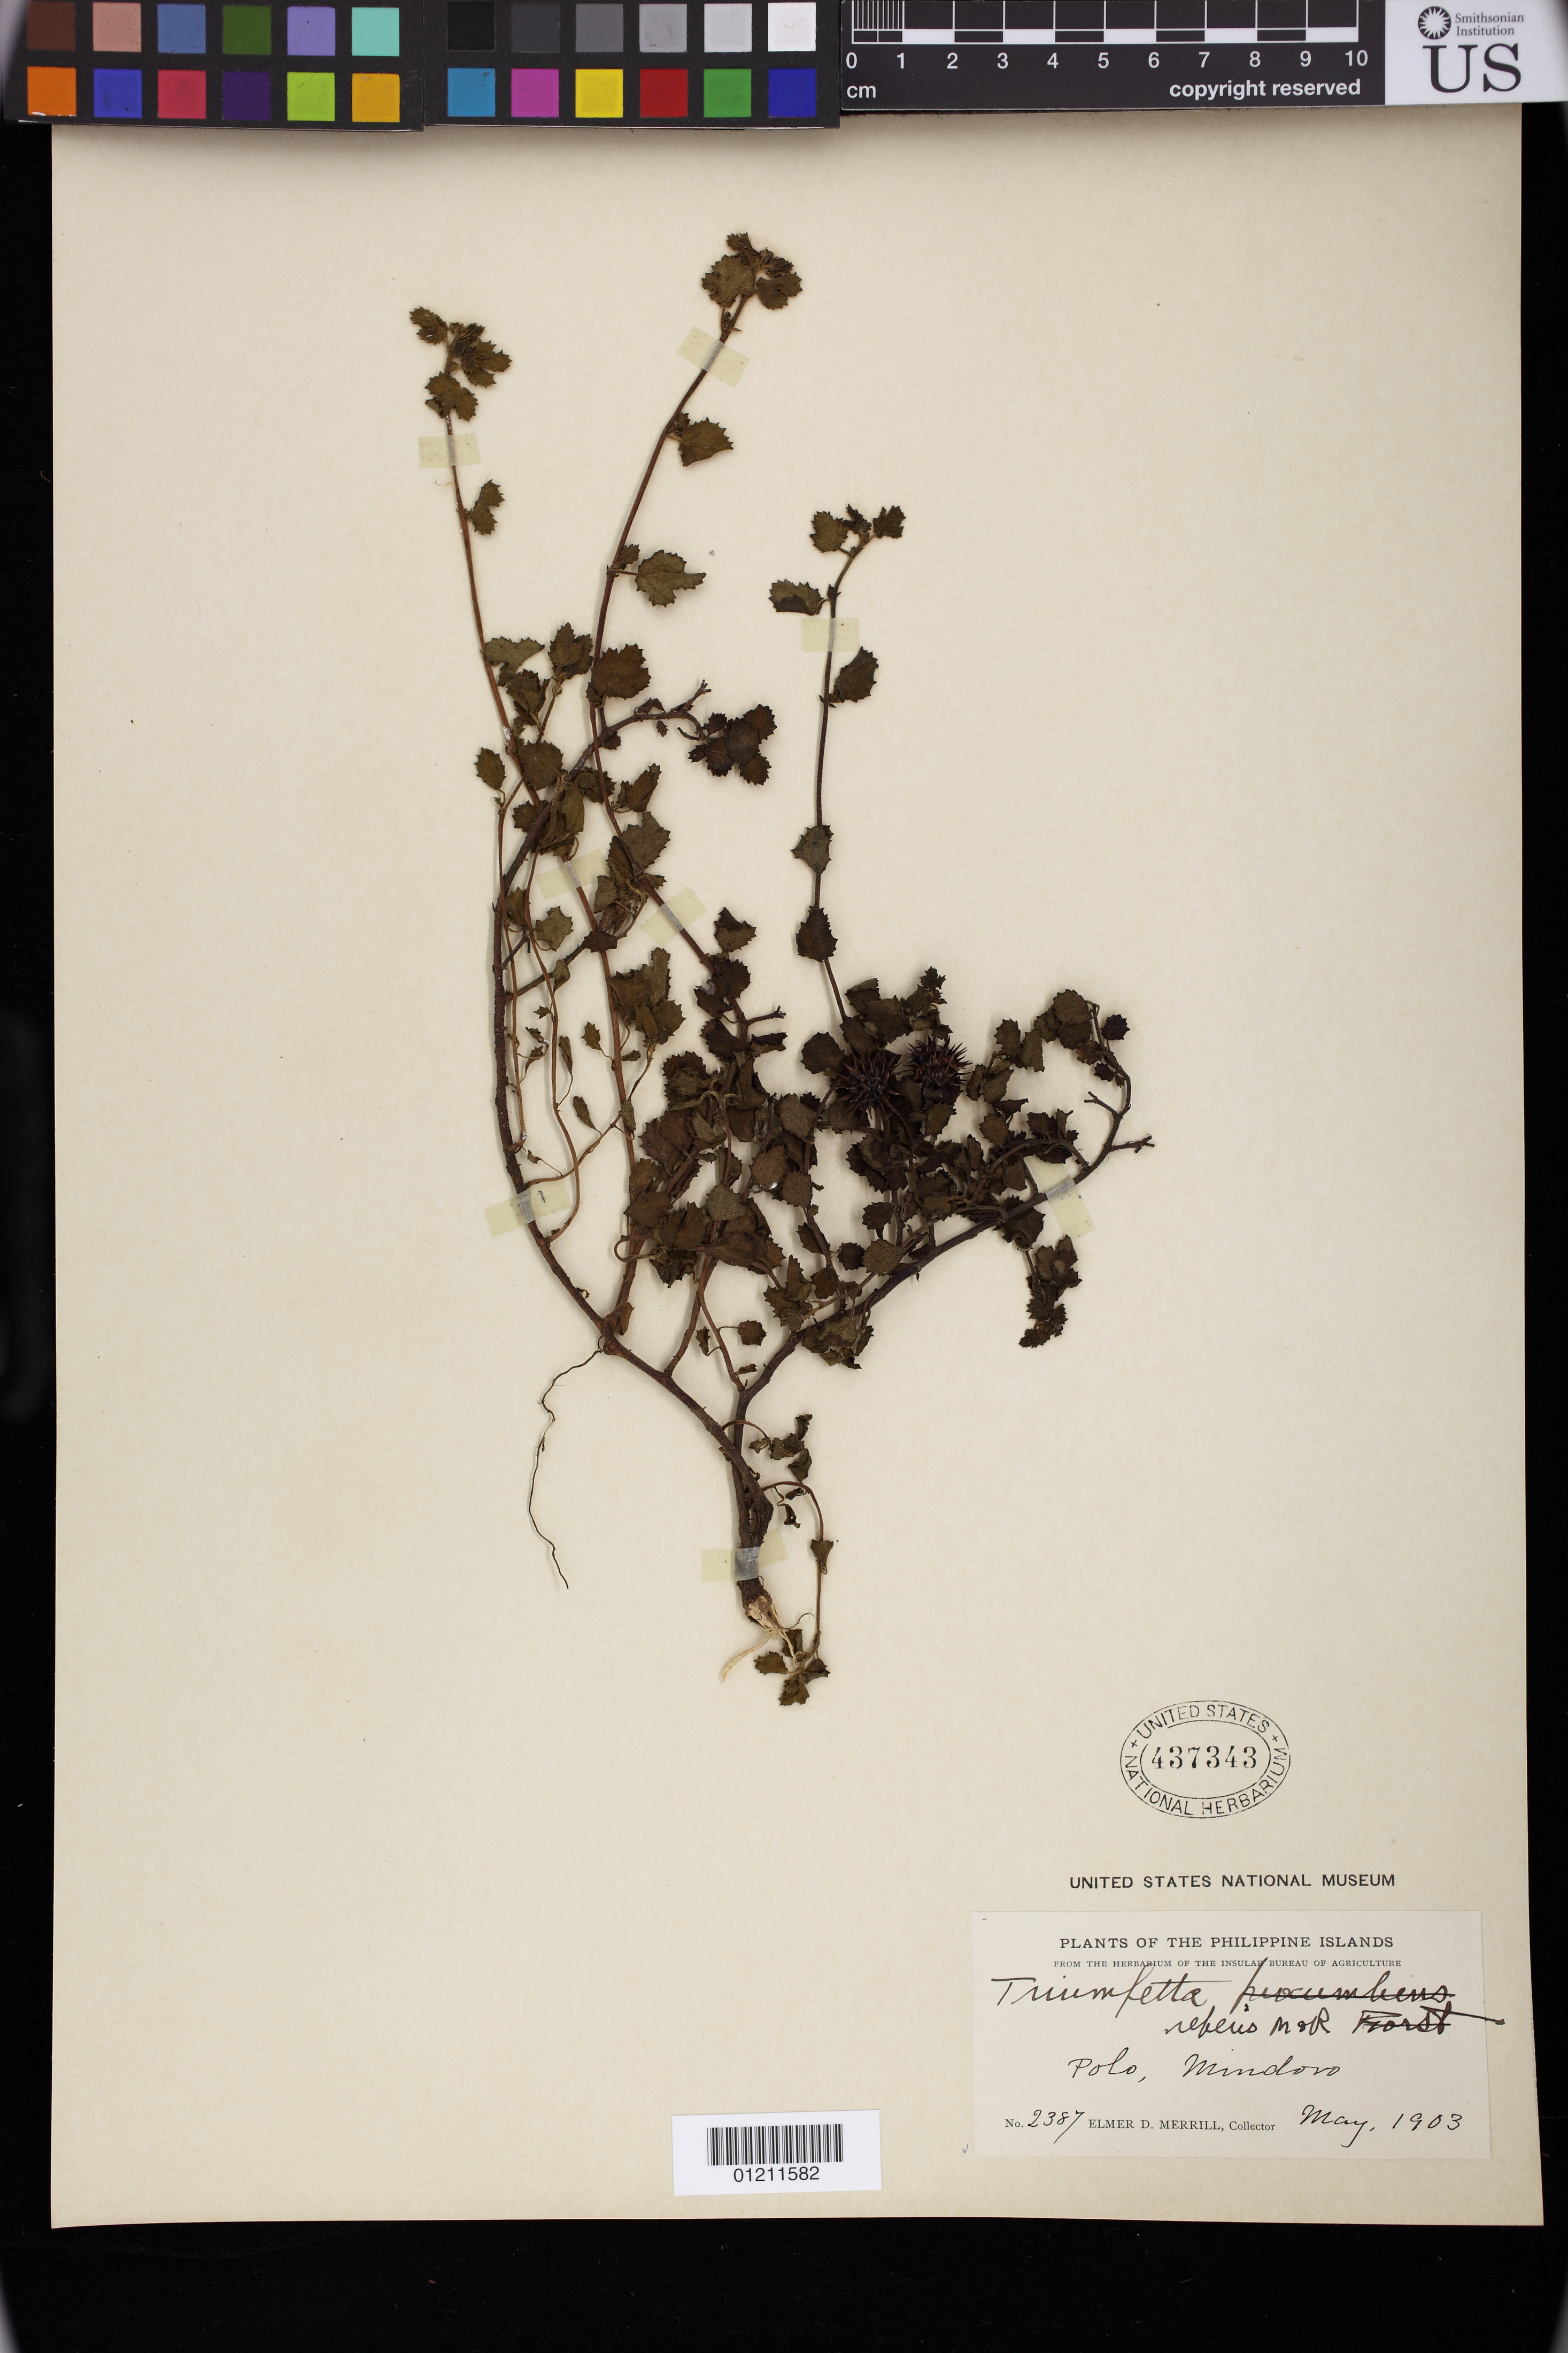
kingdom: Plantae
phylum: Tracheophyta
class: Magnoliopsida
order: Malvales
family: Malvaceae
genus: Triumfetta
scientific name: Triumfetta repens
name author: (Blume) Merr. & Rolfe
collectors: E. D. Merrill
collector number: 2387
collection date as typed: May 1903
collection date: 1903-05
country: Philippines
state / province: Mimaropa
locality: Polo, Mindoro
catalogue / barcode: US 437343